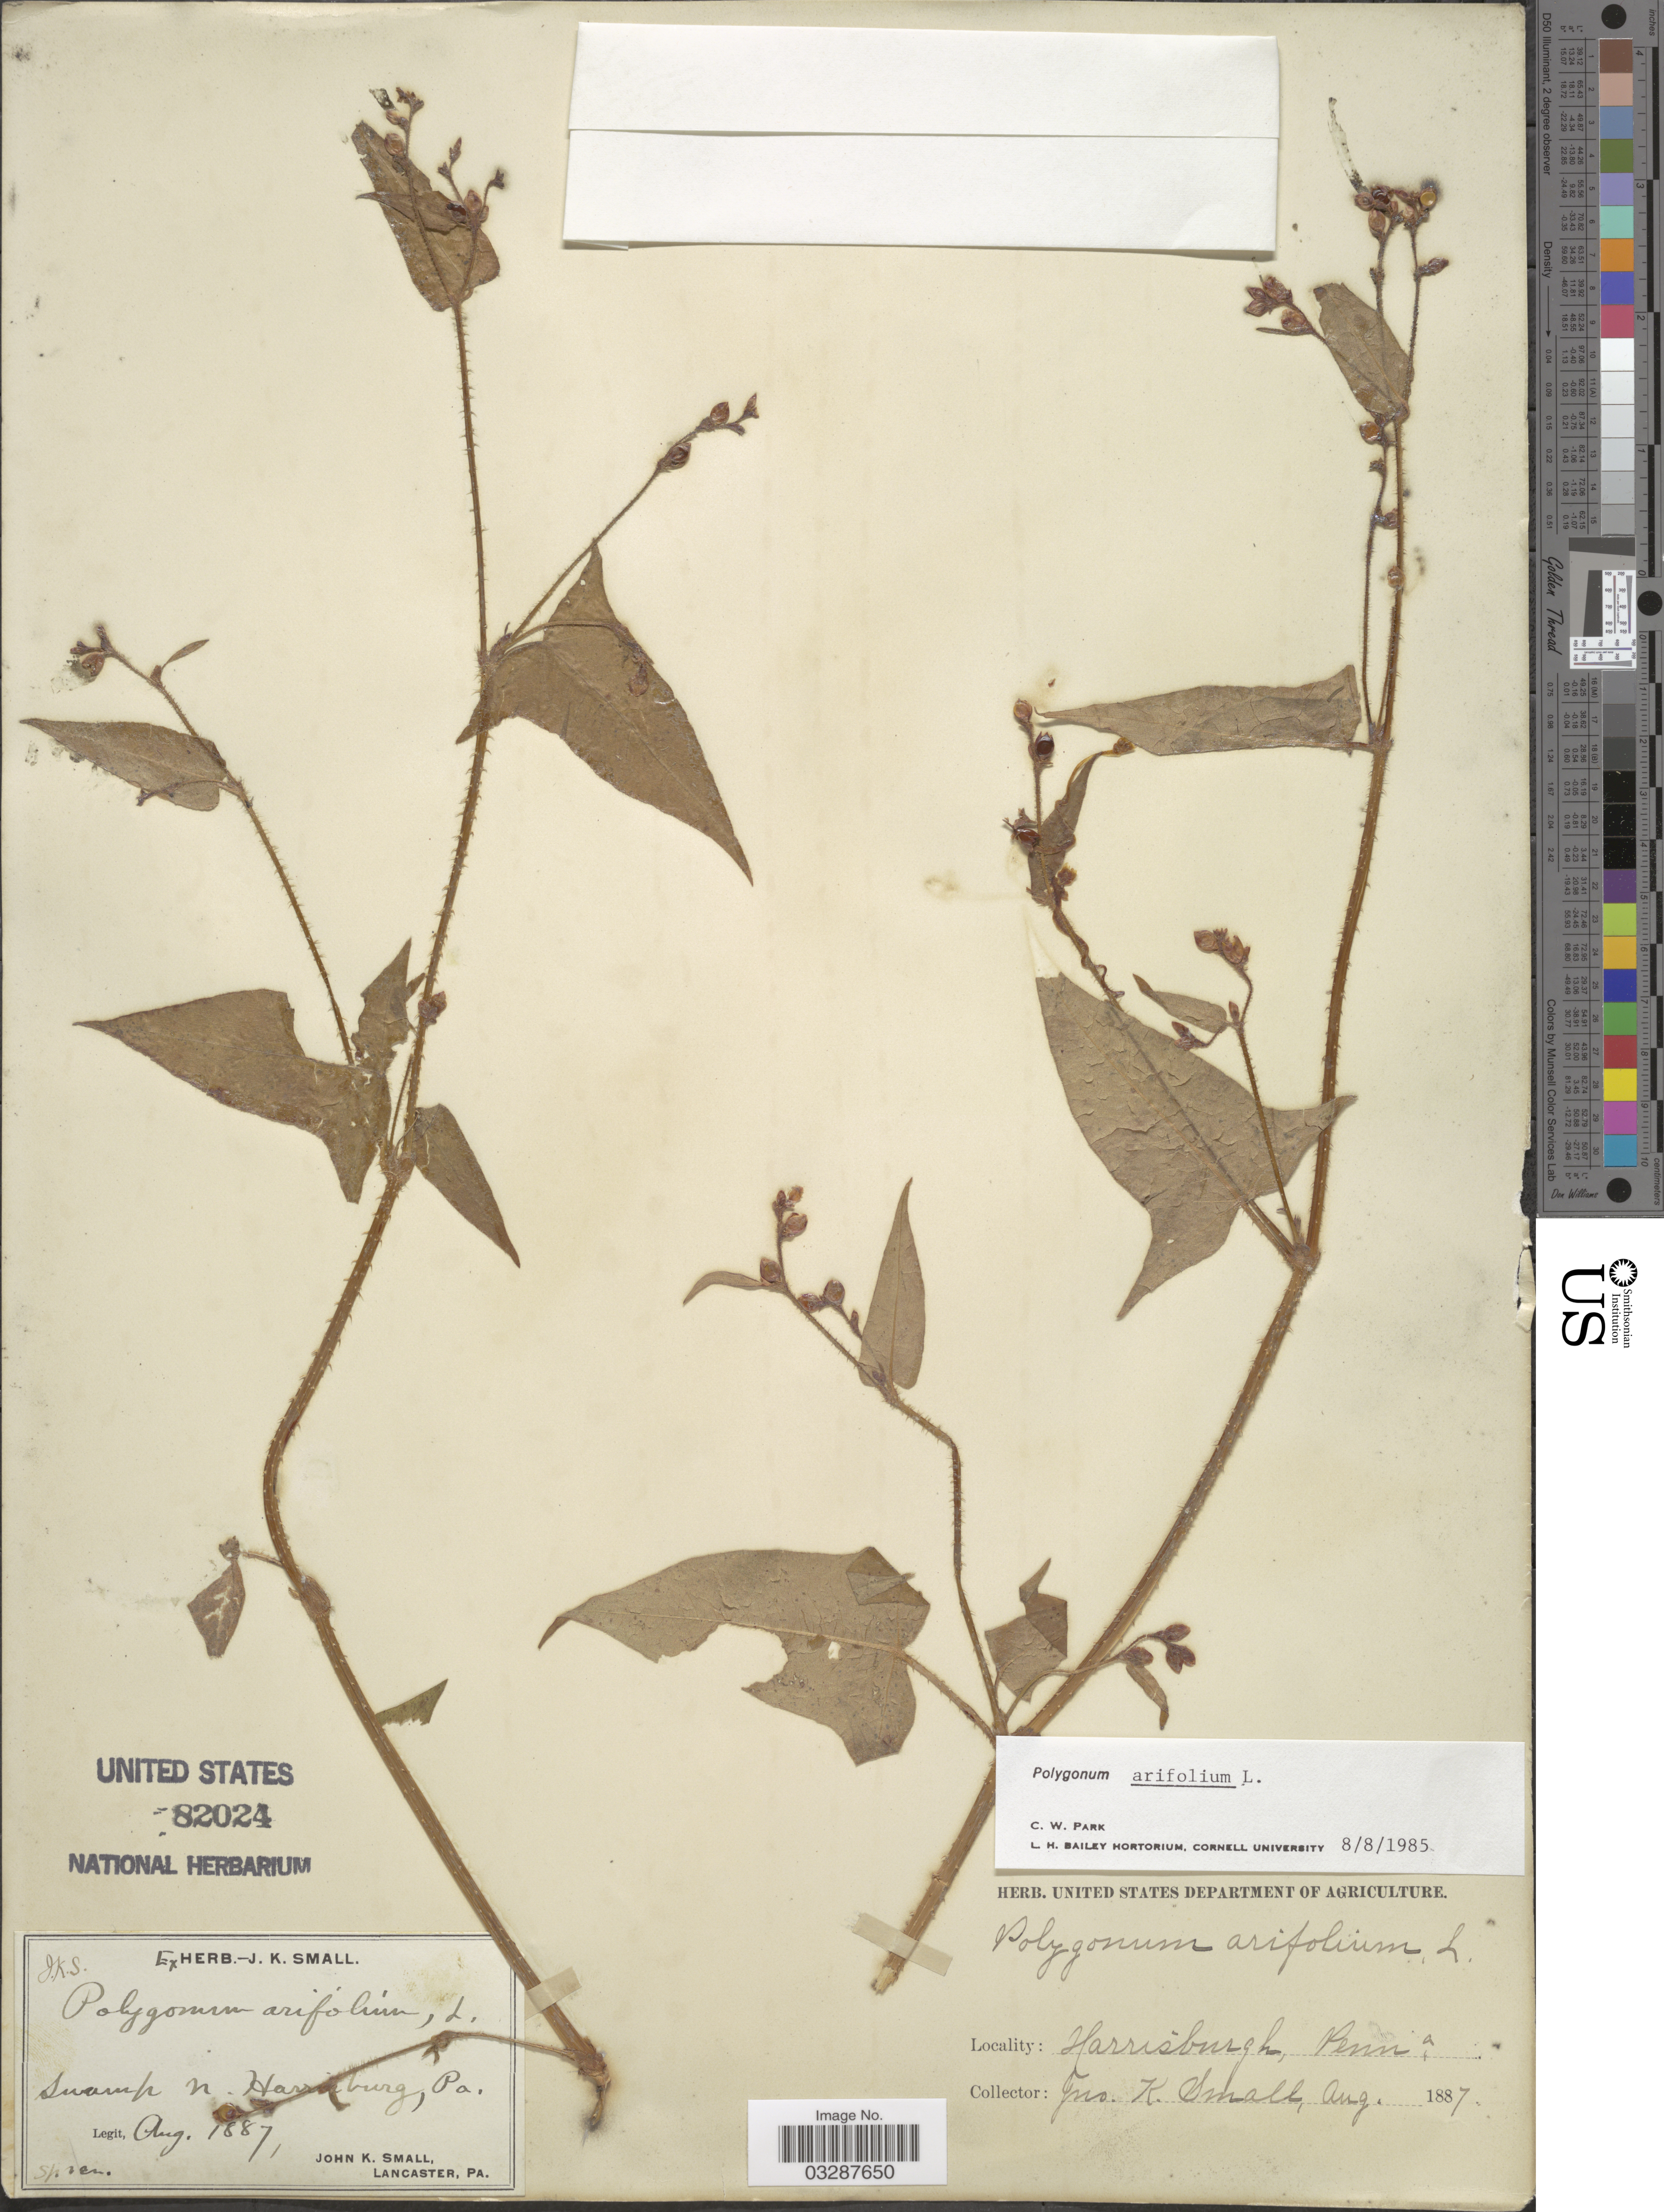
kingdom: Plantae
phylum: Tracheophyta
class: Magnoliopsida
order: Caryophyllales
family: Polygonaceae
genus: Persicaria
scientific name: Persicaria arifolia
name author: (L.) Haraldson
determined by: Atha, D. E.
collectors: J. K. Small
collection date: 1887-08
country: United States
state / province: Pennsylvania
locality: N. Harrisburgh.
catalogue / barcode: US 82024